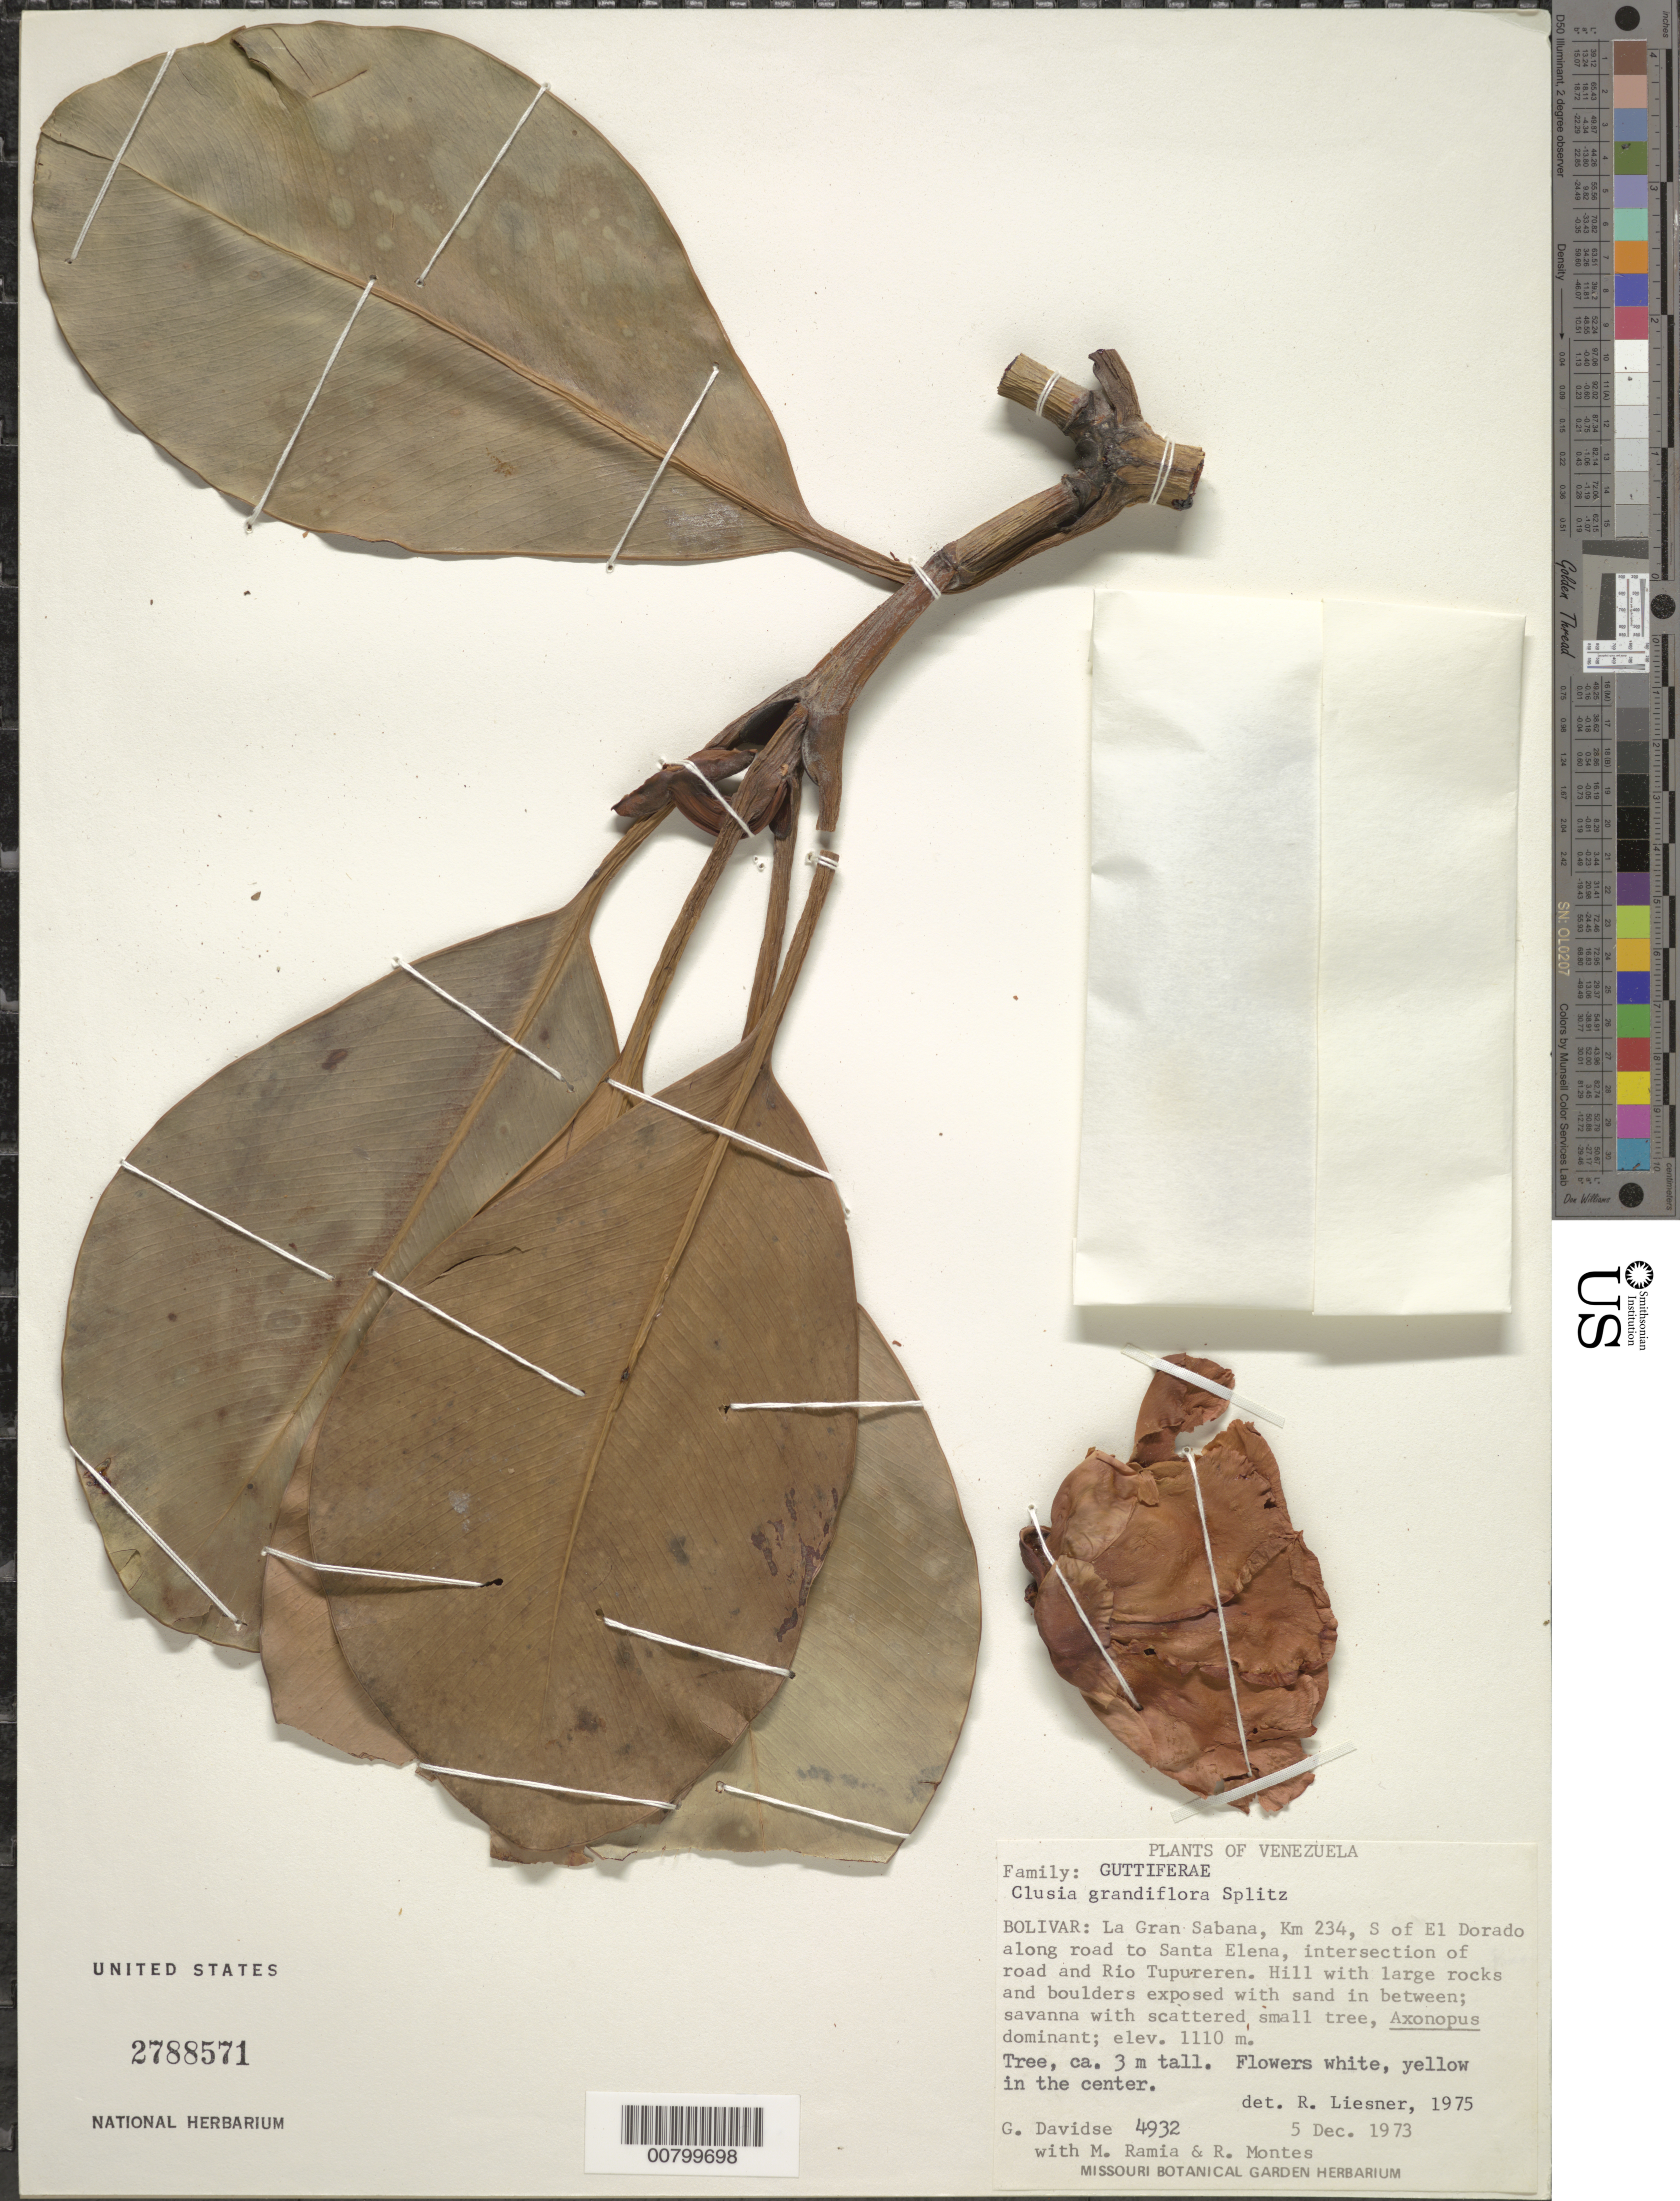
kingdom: Plantae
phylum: Tracheophyta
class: Magnoliopsida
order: Malpighiales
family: Clusiaceae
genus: Clusia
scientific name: Clusia grandiflora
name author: Splitg.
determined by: Liesner, R. L.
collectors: G. Davidse, M. Ramia & R. Montes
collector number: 4932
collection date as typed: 5-Dec-73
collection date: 1973-12-05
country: Venezuela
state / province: Bolívar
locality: Gran Sabana, km 234, S of El Dorado on road to Santa Elena, Intersection of road and Rio Tupureren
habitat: Hill with large rocks and boulders exposed with sand in between; savanna with scattered small tree, Axonopus dominate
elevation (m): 1100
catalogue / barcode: US 2788571